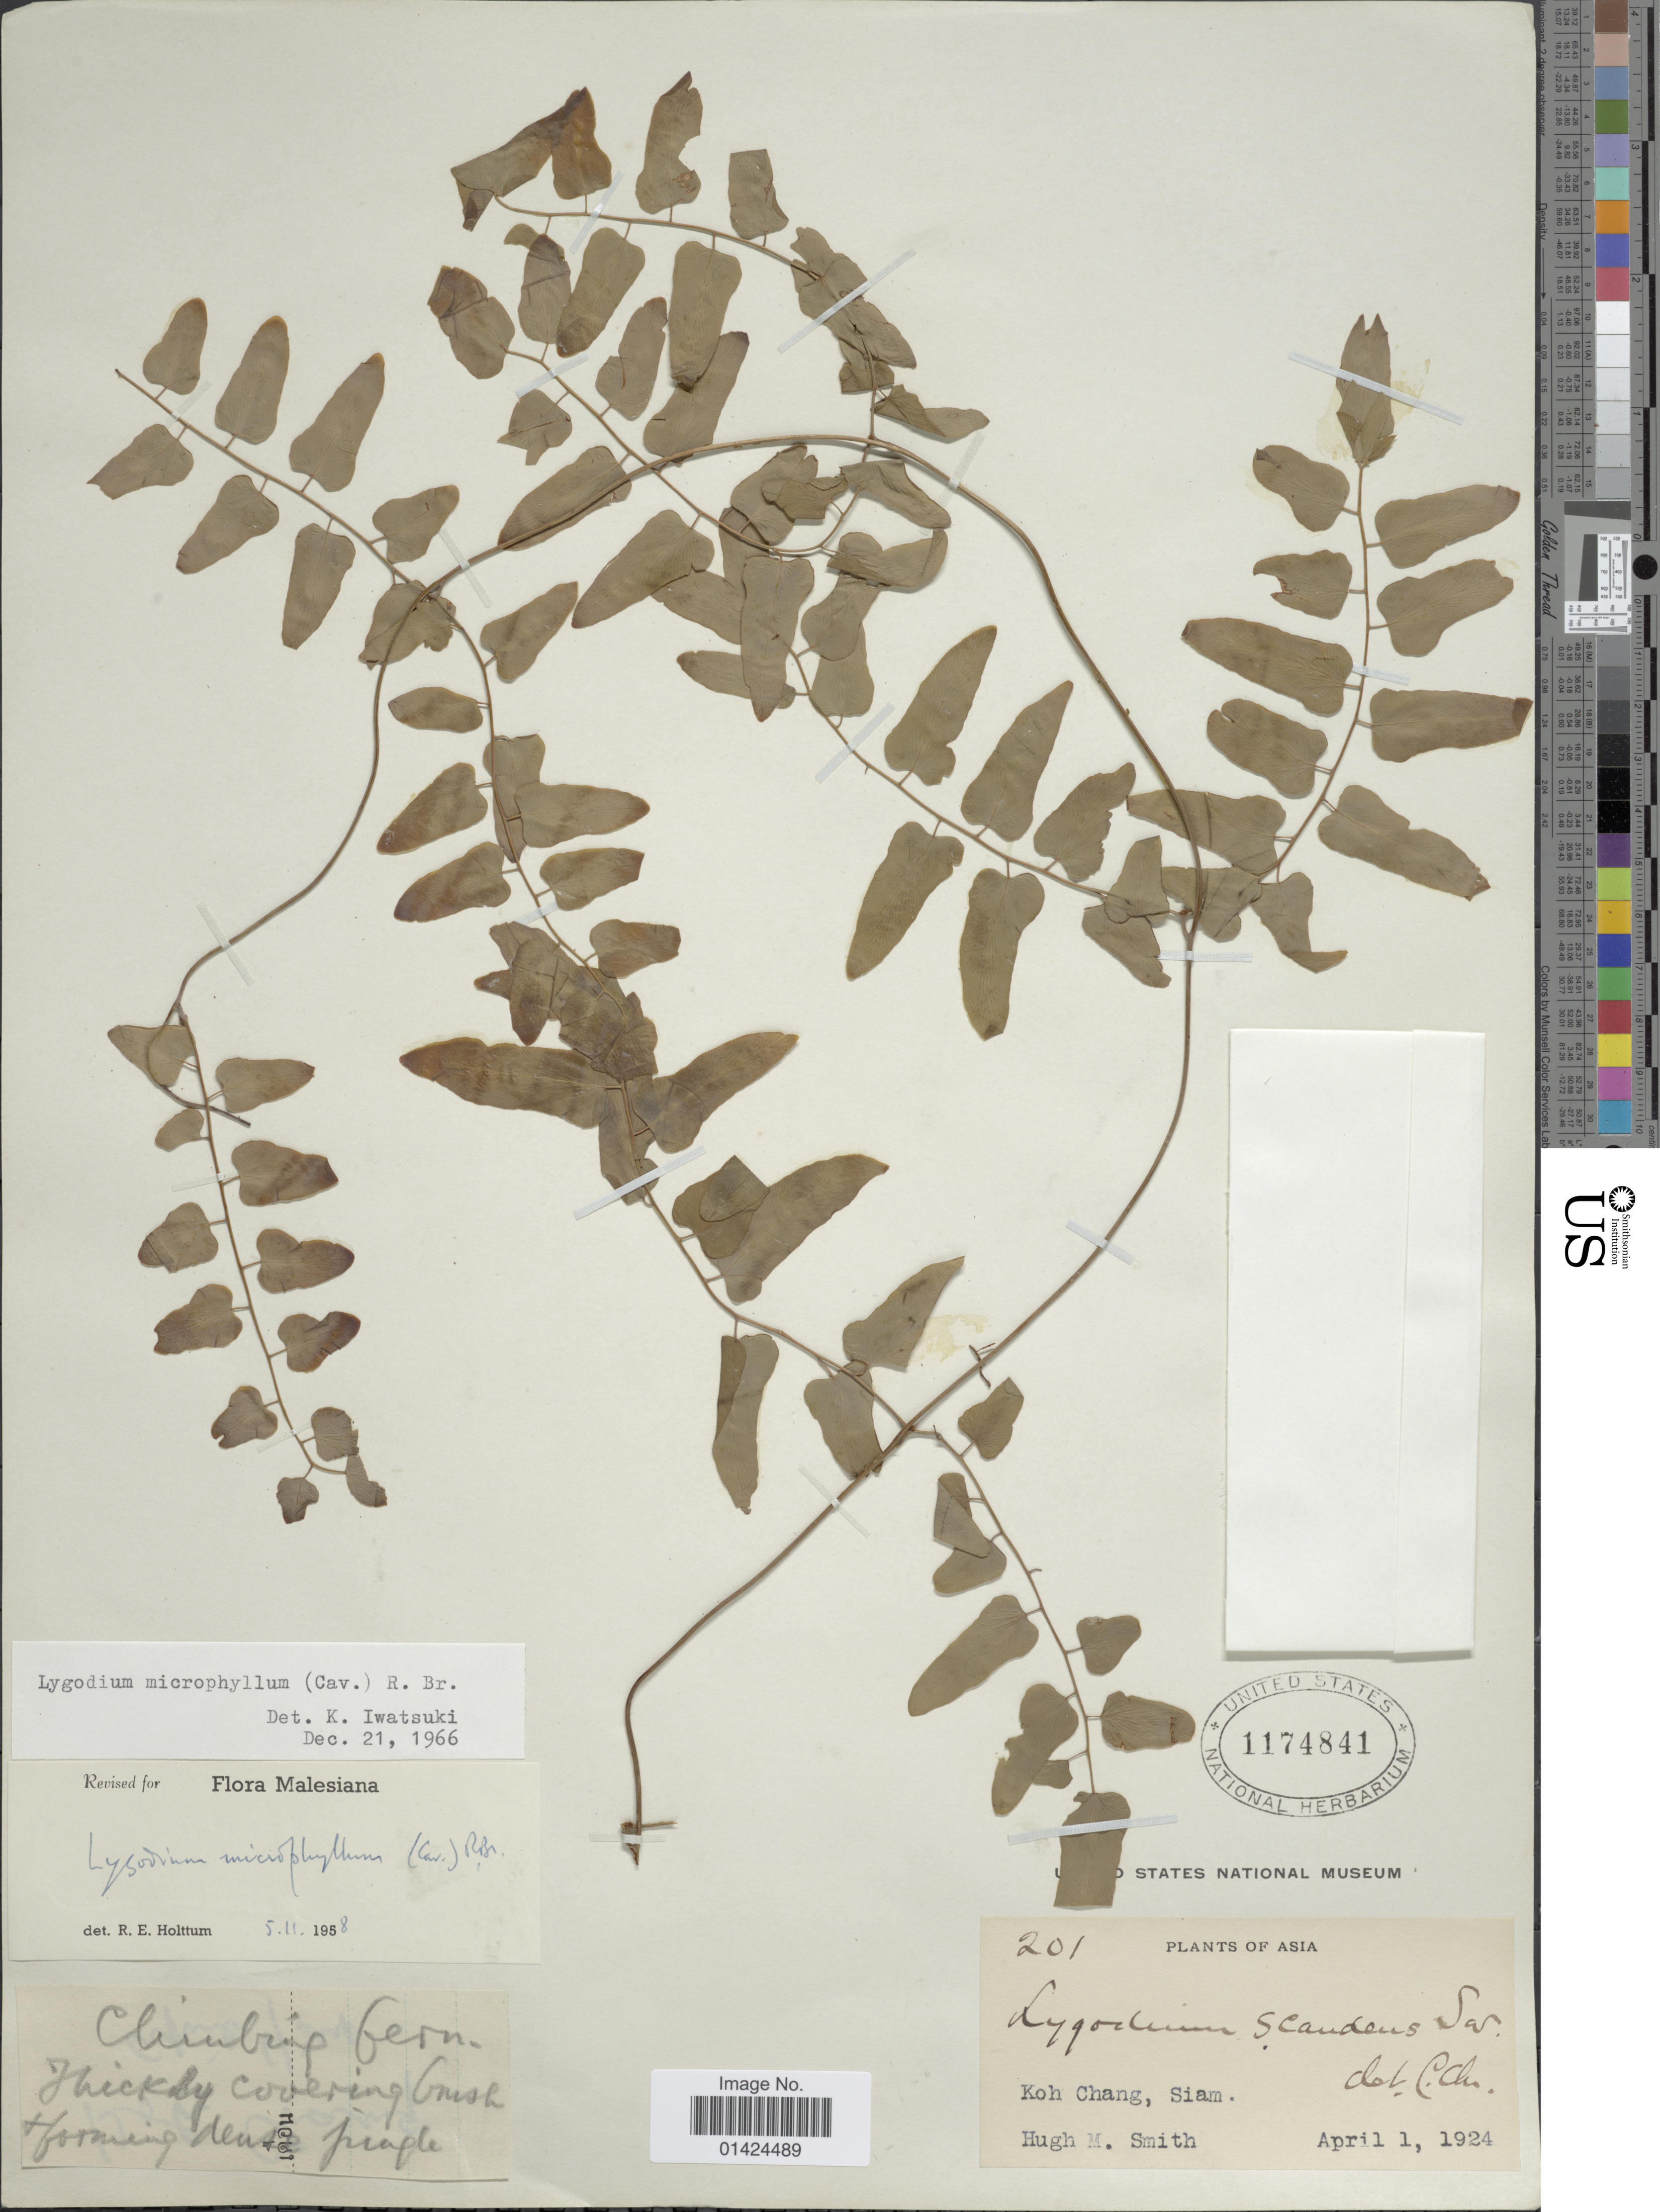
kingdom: Plantae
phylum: Tracheophyta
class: Polypodiopsida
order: Schizaeales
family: Lygodiaceae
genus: Lygodium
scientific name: Lygodium microphyllum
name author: (Cav.) R. Br.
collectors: H. M. Smith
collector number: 201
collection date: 1924-04-01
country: Thailand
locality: Koh Chang, Siam. Asia.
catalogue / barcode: US 1174841